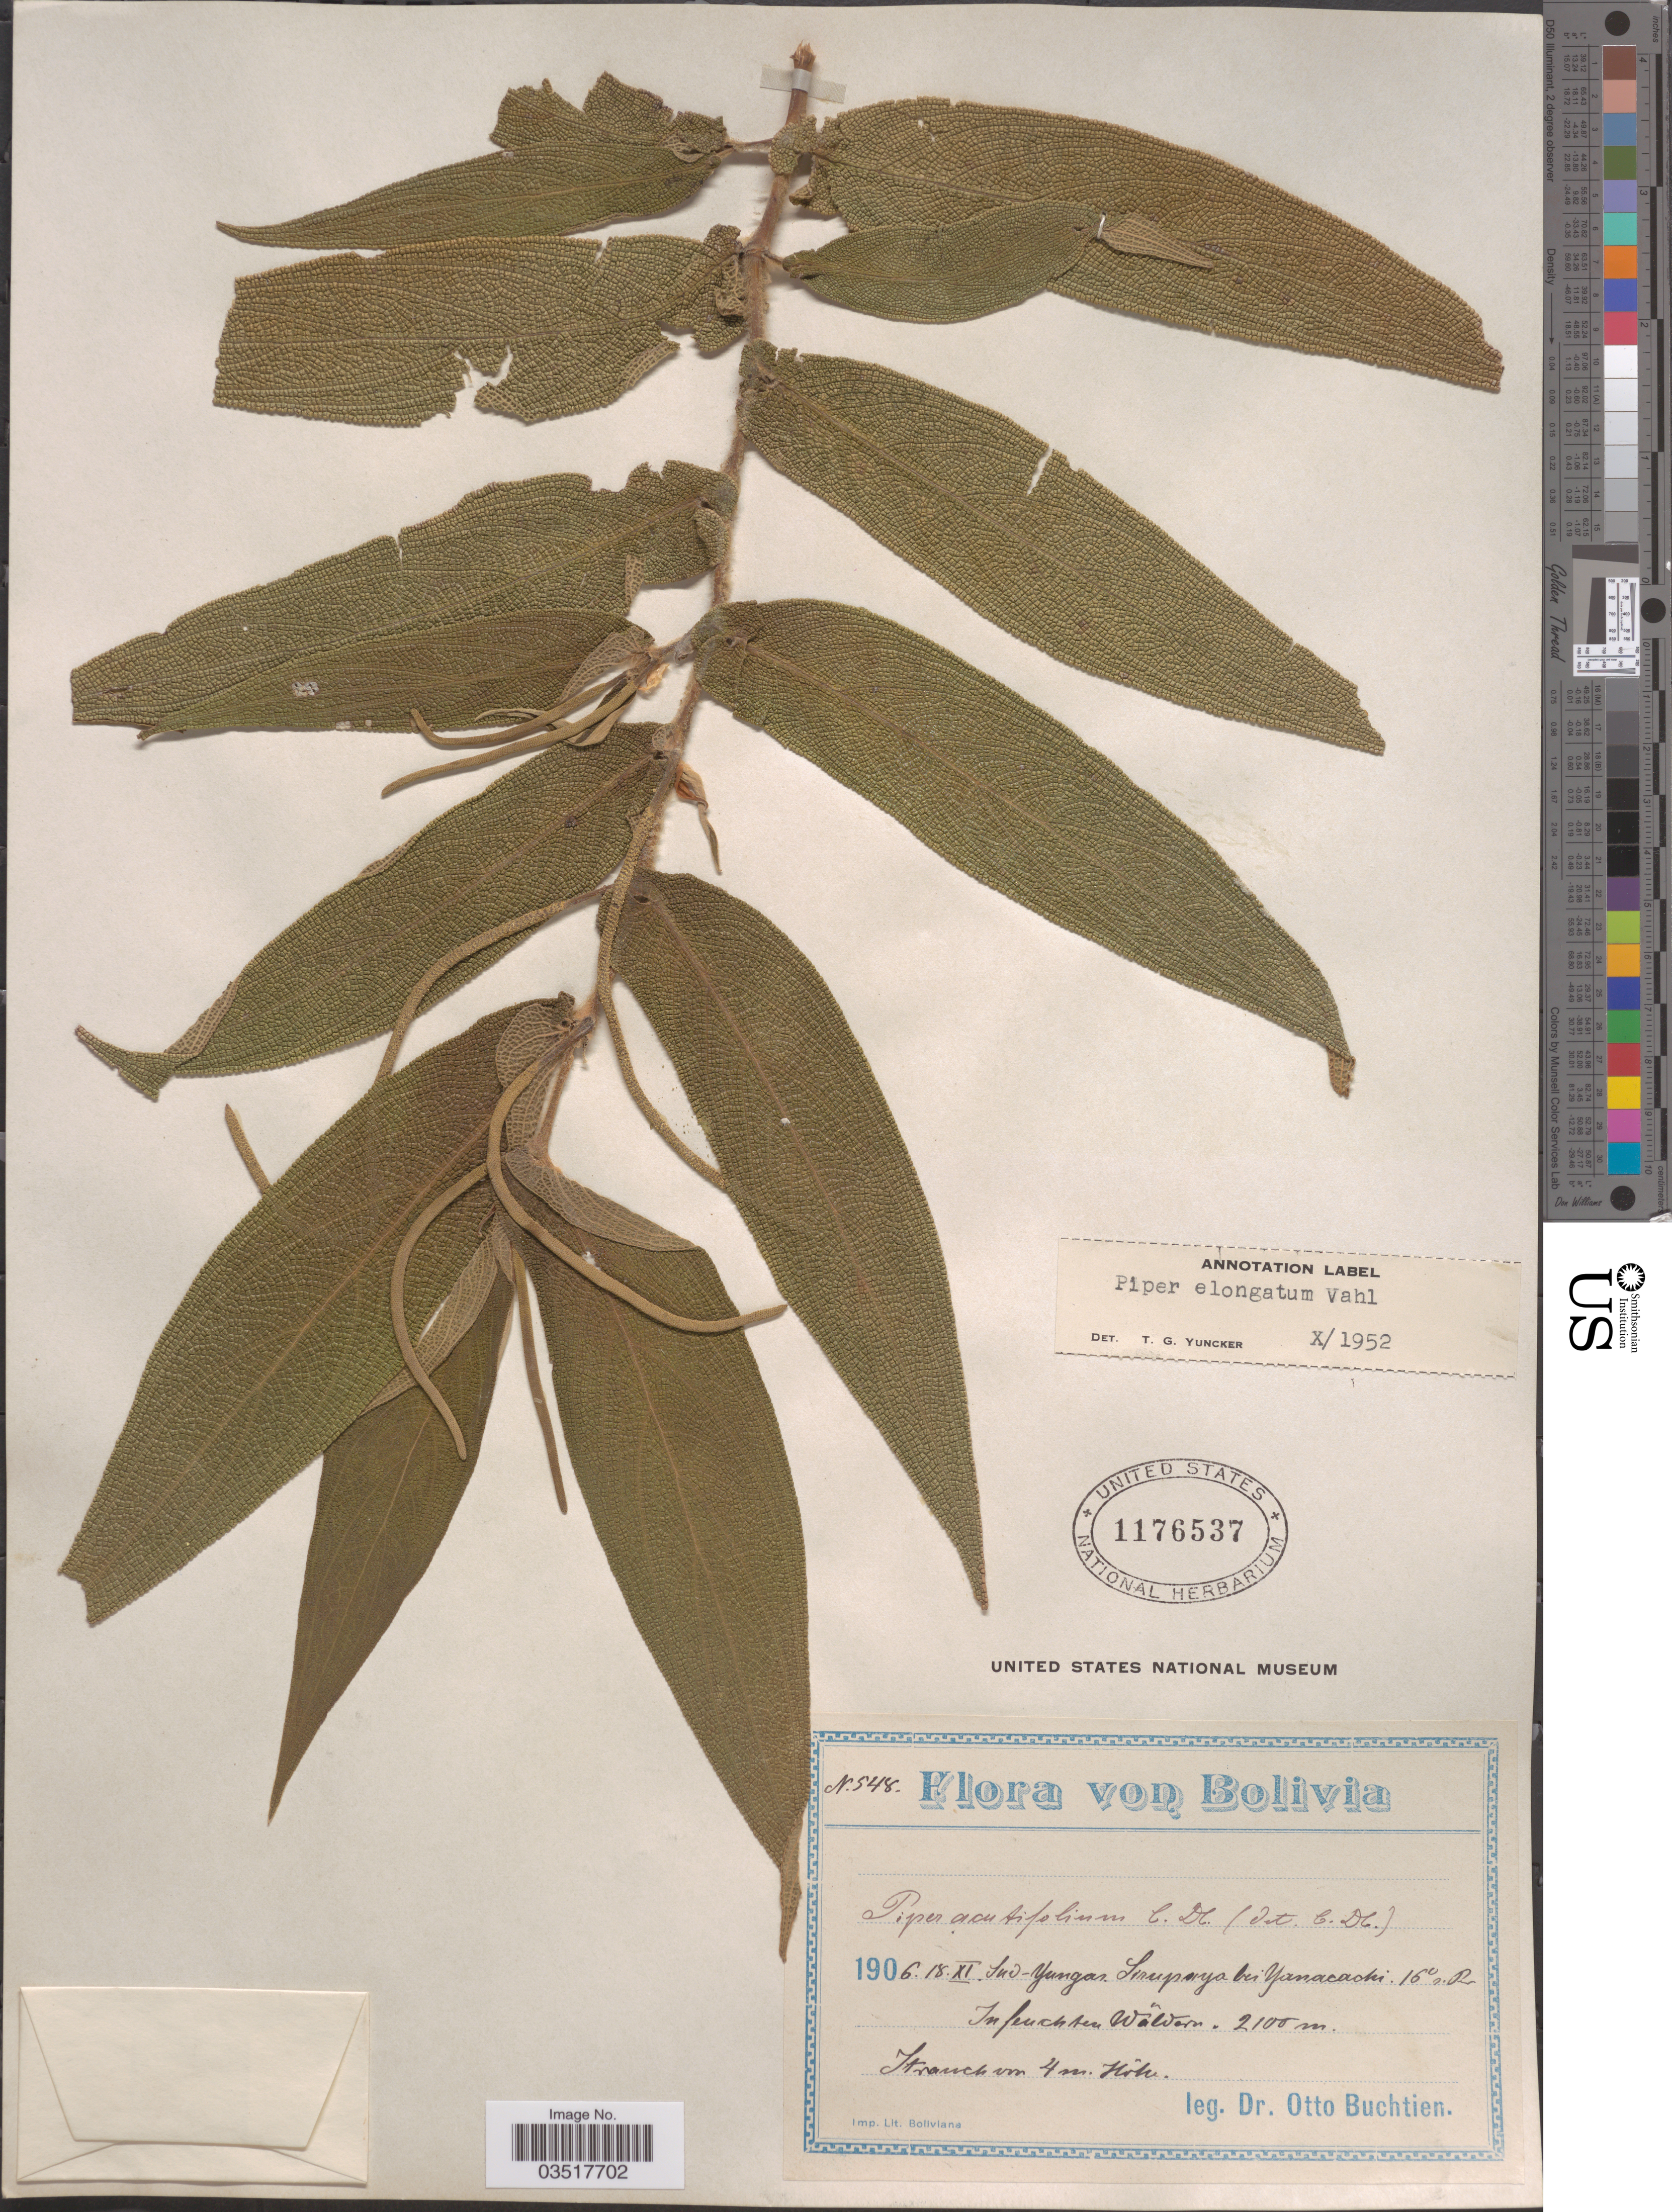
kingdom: Plantae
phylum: Tracheophyta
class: Magnoliopsida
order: Piperales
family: Piperaceae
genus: Piper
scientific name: Piper elongatum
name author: Vahl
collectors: O. Buchtien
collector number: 548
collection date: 1906-11-18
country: Bolivia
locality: Sud-Yungas. Sirupaya bei Yanacachi. 16° s. Br.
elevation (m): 2100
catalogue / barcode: US 1176537